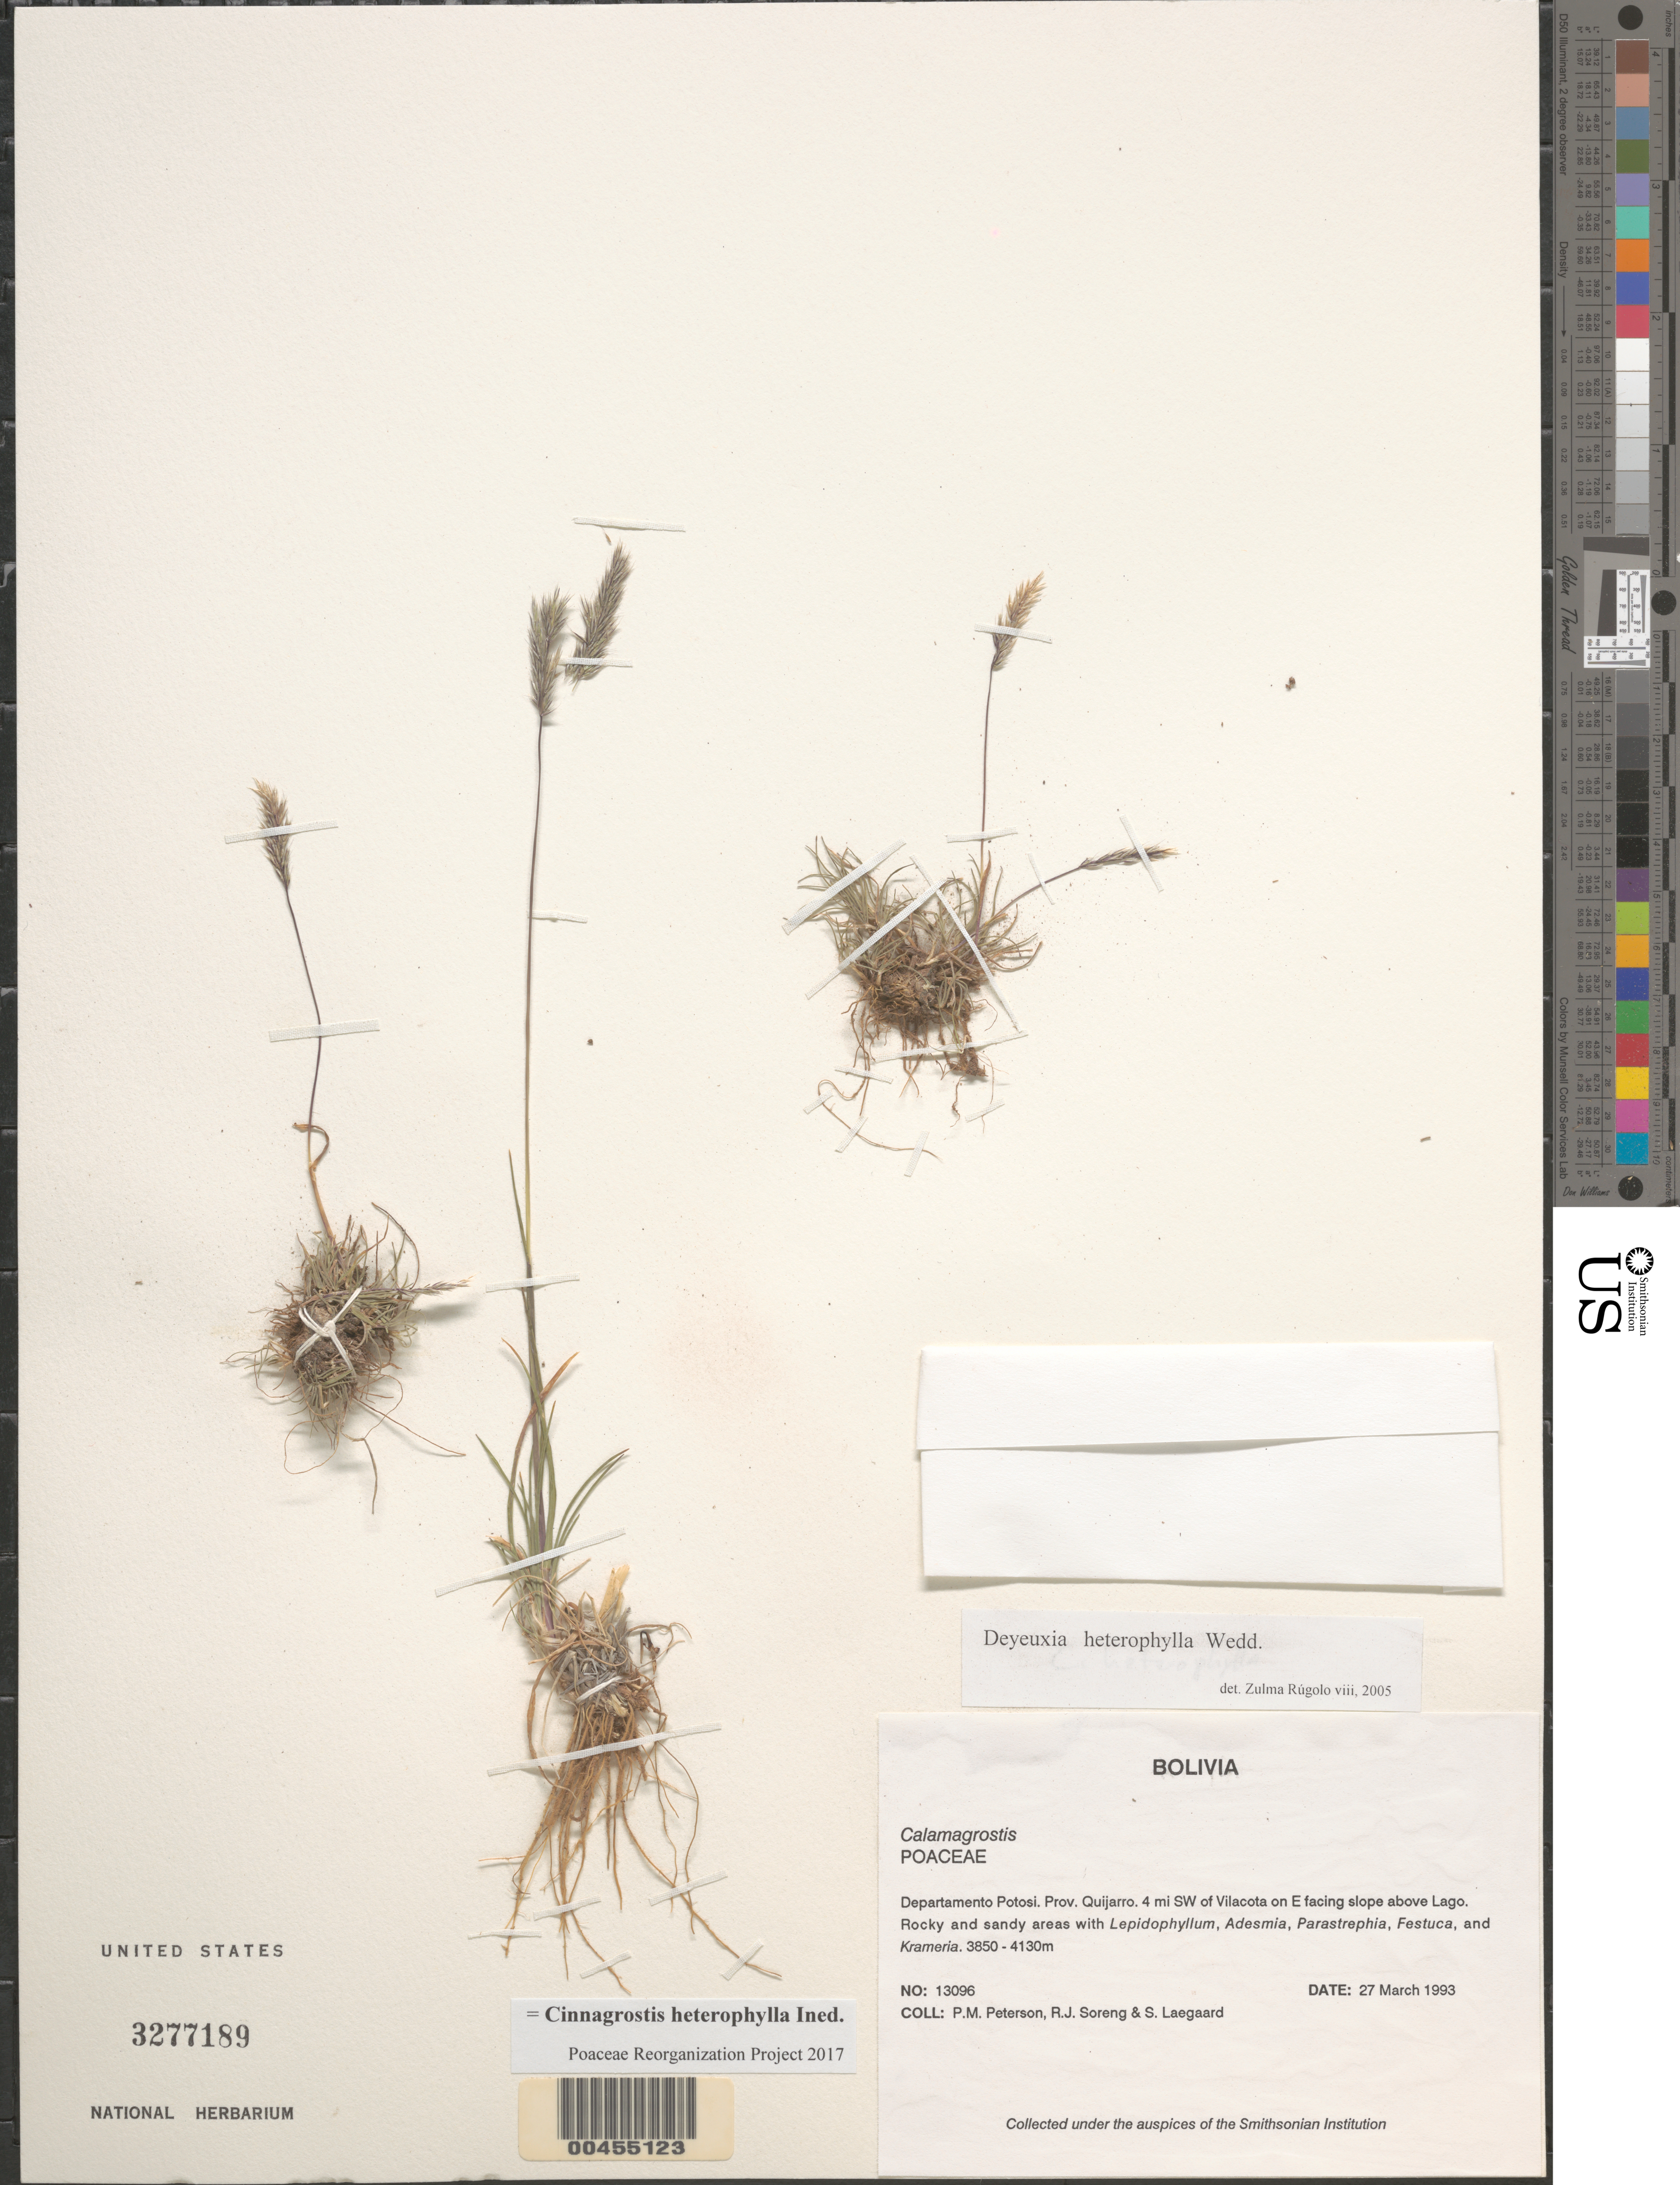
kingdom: Plantae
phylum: Tracheophyta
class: Liliopsida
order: Poales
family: Poaceae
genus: Cinnagrostis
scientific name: Cinnagrostis heterophylla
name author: (Wedd.) P.M. Peterson et al.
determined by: Poaceae Reorganization Project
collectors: P. M. Peterson, R. J. Soreng & S. Lægaard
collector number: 13096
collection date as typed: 27 Mar 1993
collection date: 1993-03-27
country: Bolivia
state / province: Potosí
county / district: Quijarro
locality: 4 mi SW of Villa Alota on E facing slope above lago.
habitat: Rocky and sandy areas with Lepidophyllum, Adesmia, Parastrephia, Festuca, and Krameria.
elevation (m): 3850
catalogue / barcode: US 3277189